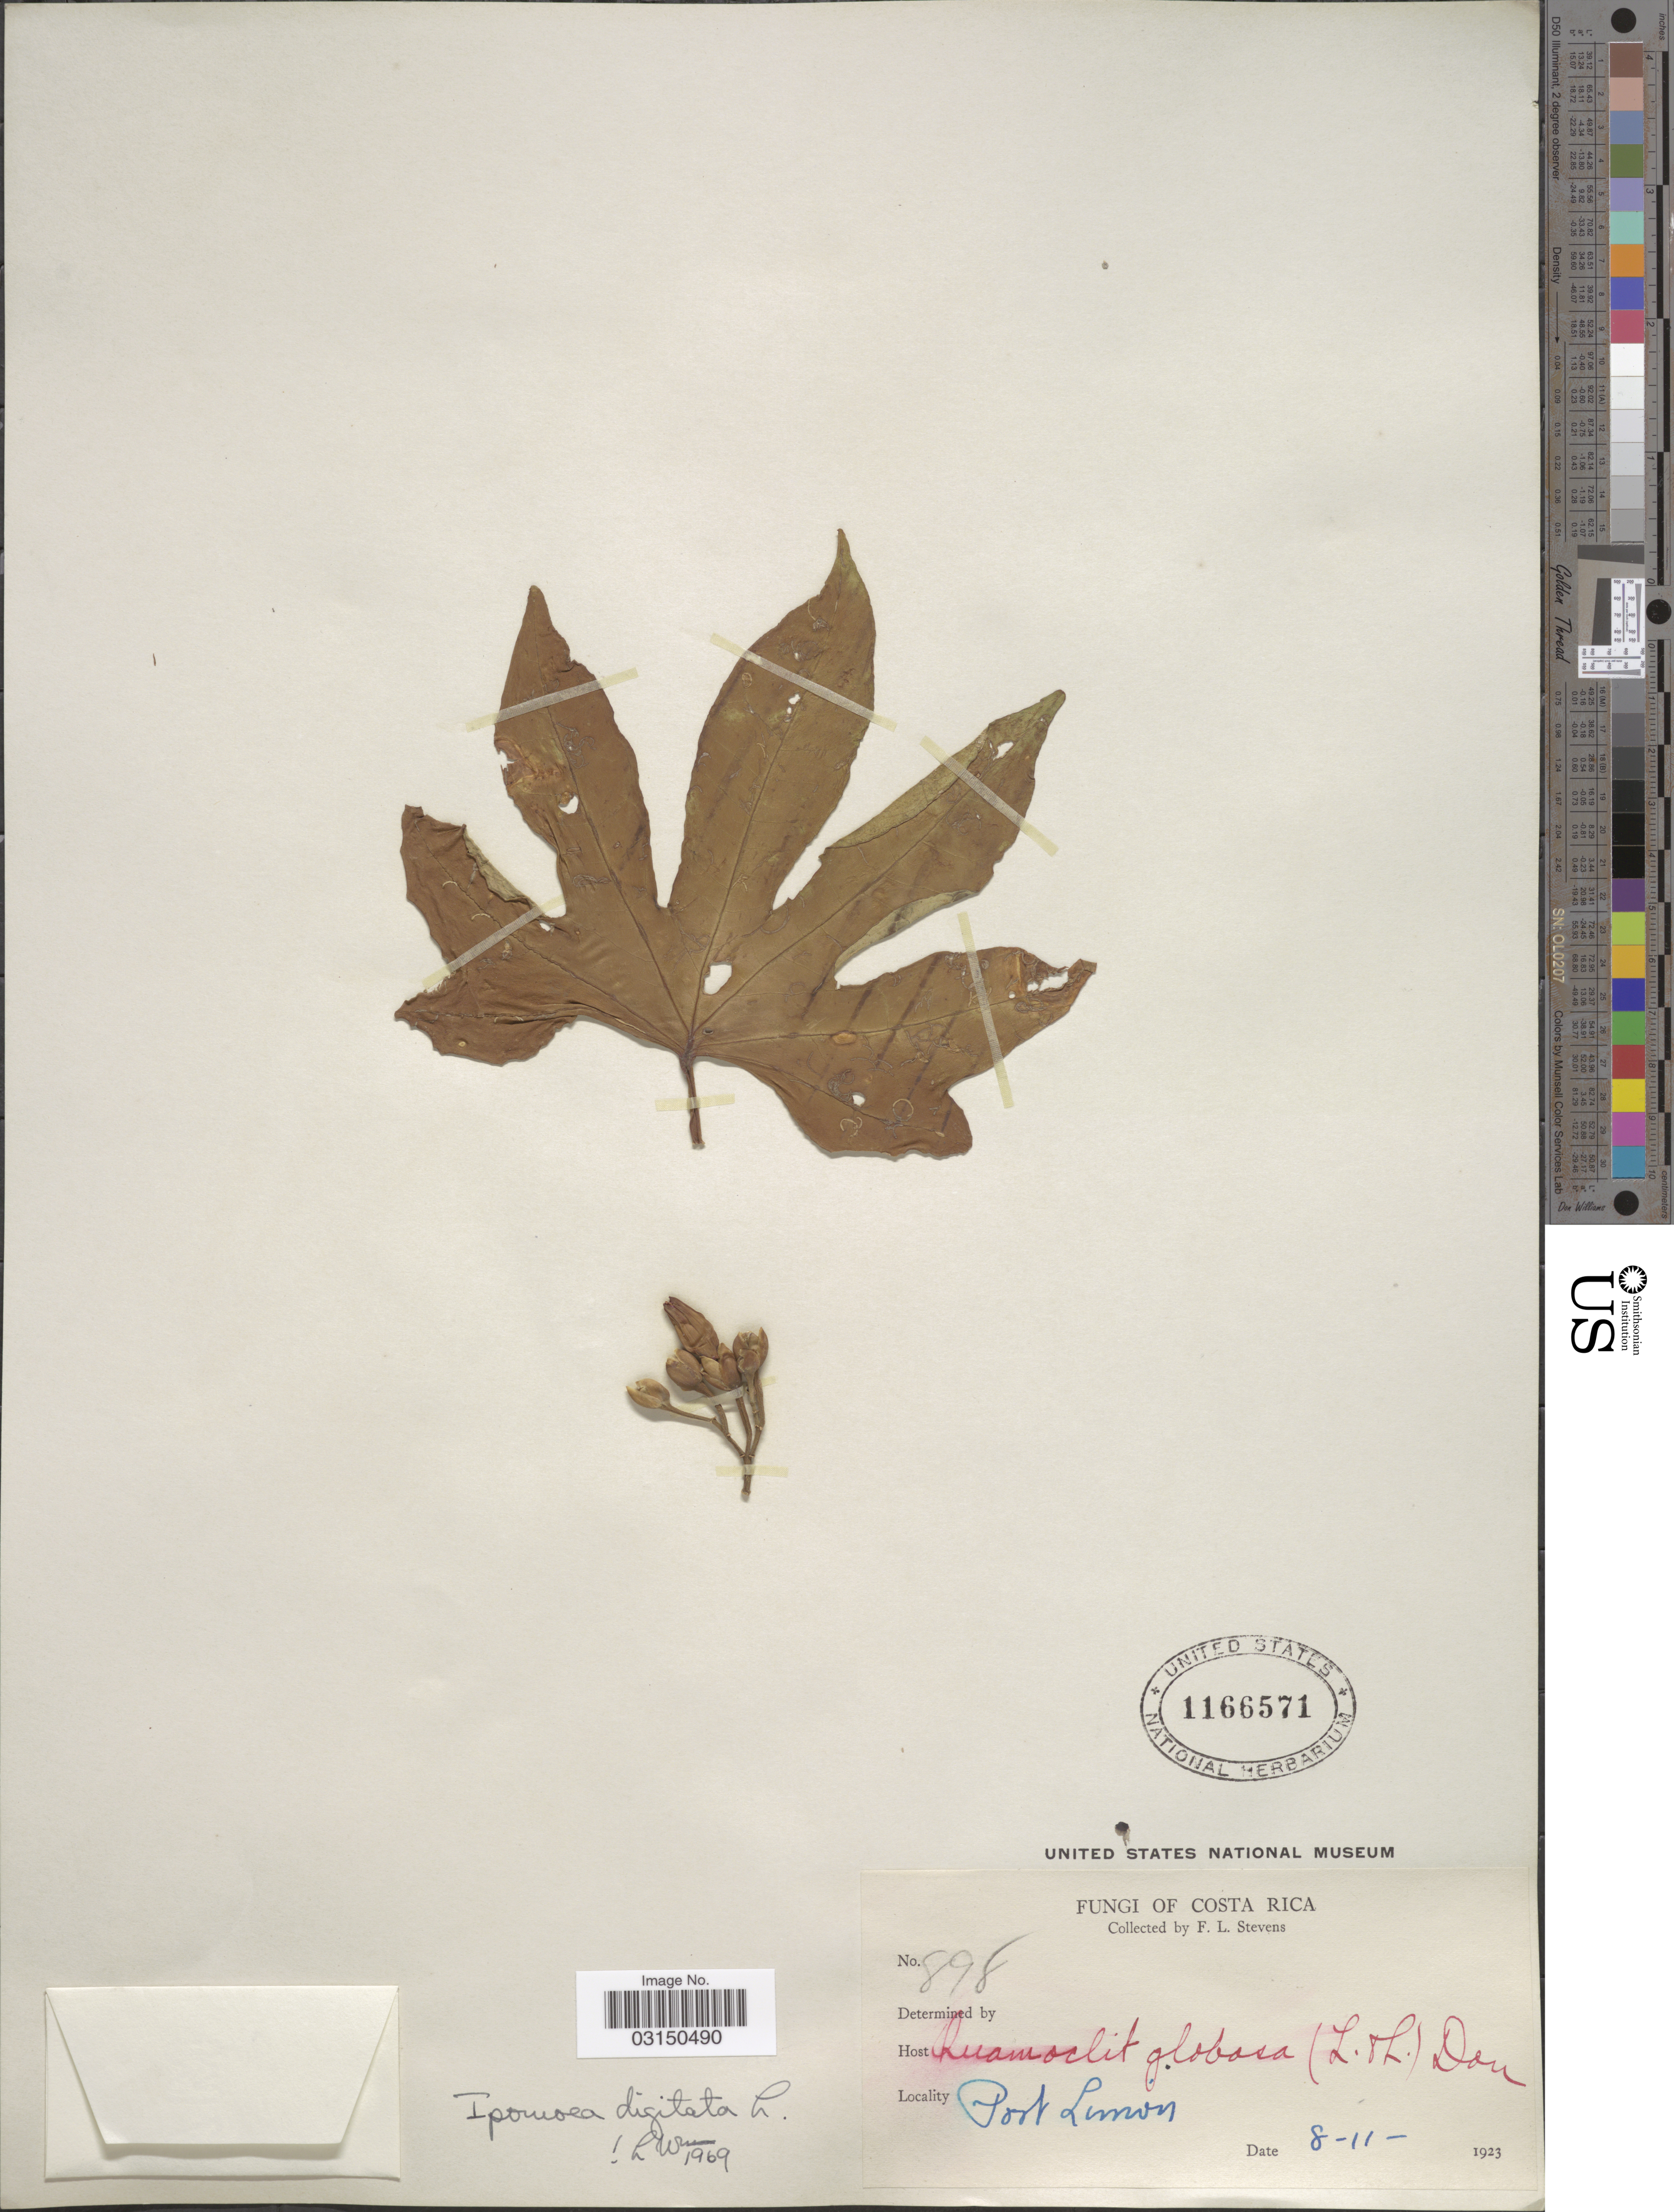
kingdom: Plantae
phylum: Tracheophyta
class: Magnoliopsida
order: Solanales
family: Convolvulaceae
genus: Ipomoea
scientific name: Ipomoea mauritiana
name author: Jacq.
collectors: F. L. Stevens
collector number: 898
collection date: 1923-11-08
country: Costa Rica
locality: Port Limón.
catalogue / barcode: US 1166571